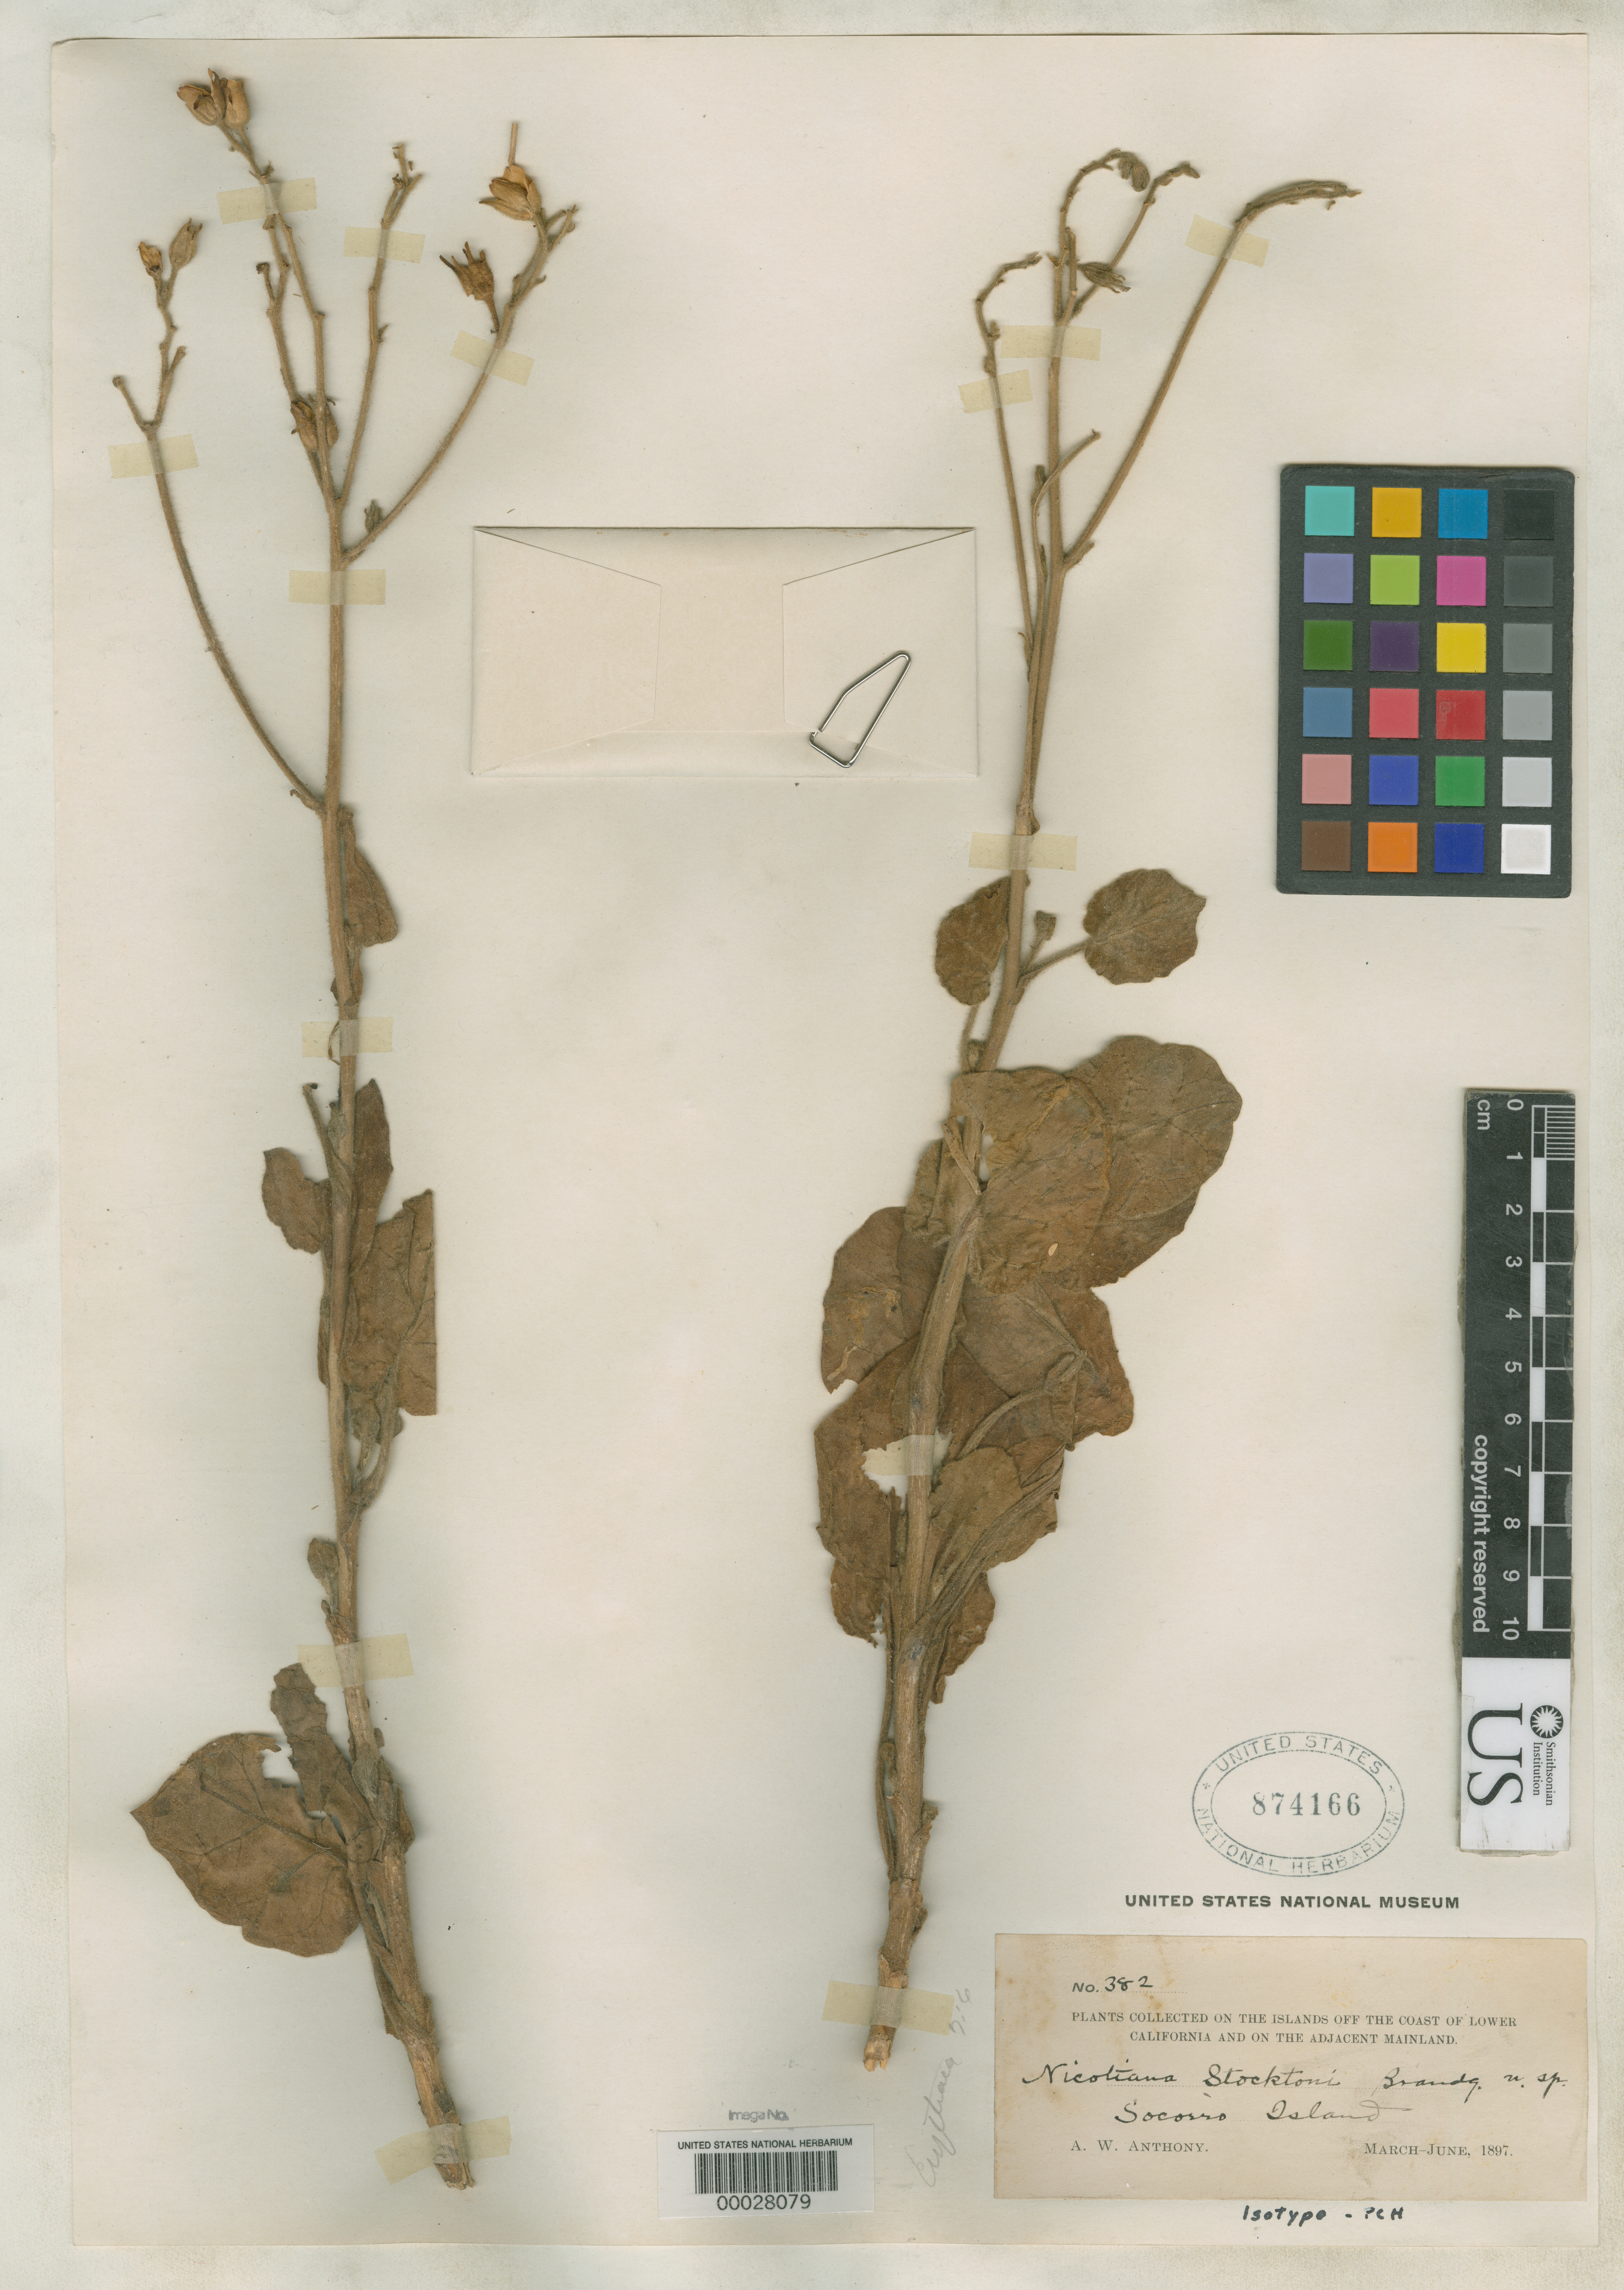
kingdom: Plantae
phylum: Tracheophyta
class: Magnoliopsida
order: Solanales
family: Solanaceae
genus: Nicotiana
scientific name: Nicotiana stocktoni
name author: Brandegee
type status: Type Collection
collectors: A. Stockton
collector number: Anthony 382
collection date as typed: Mar 1897 to -- Jun 1897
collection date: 1897-03/1897-06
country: Mexico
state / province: Colima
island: Socorro Island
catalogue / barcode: US 874166